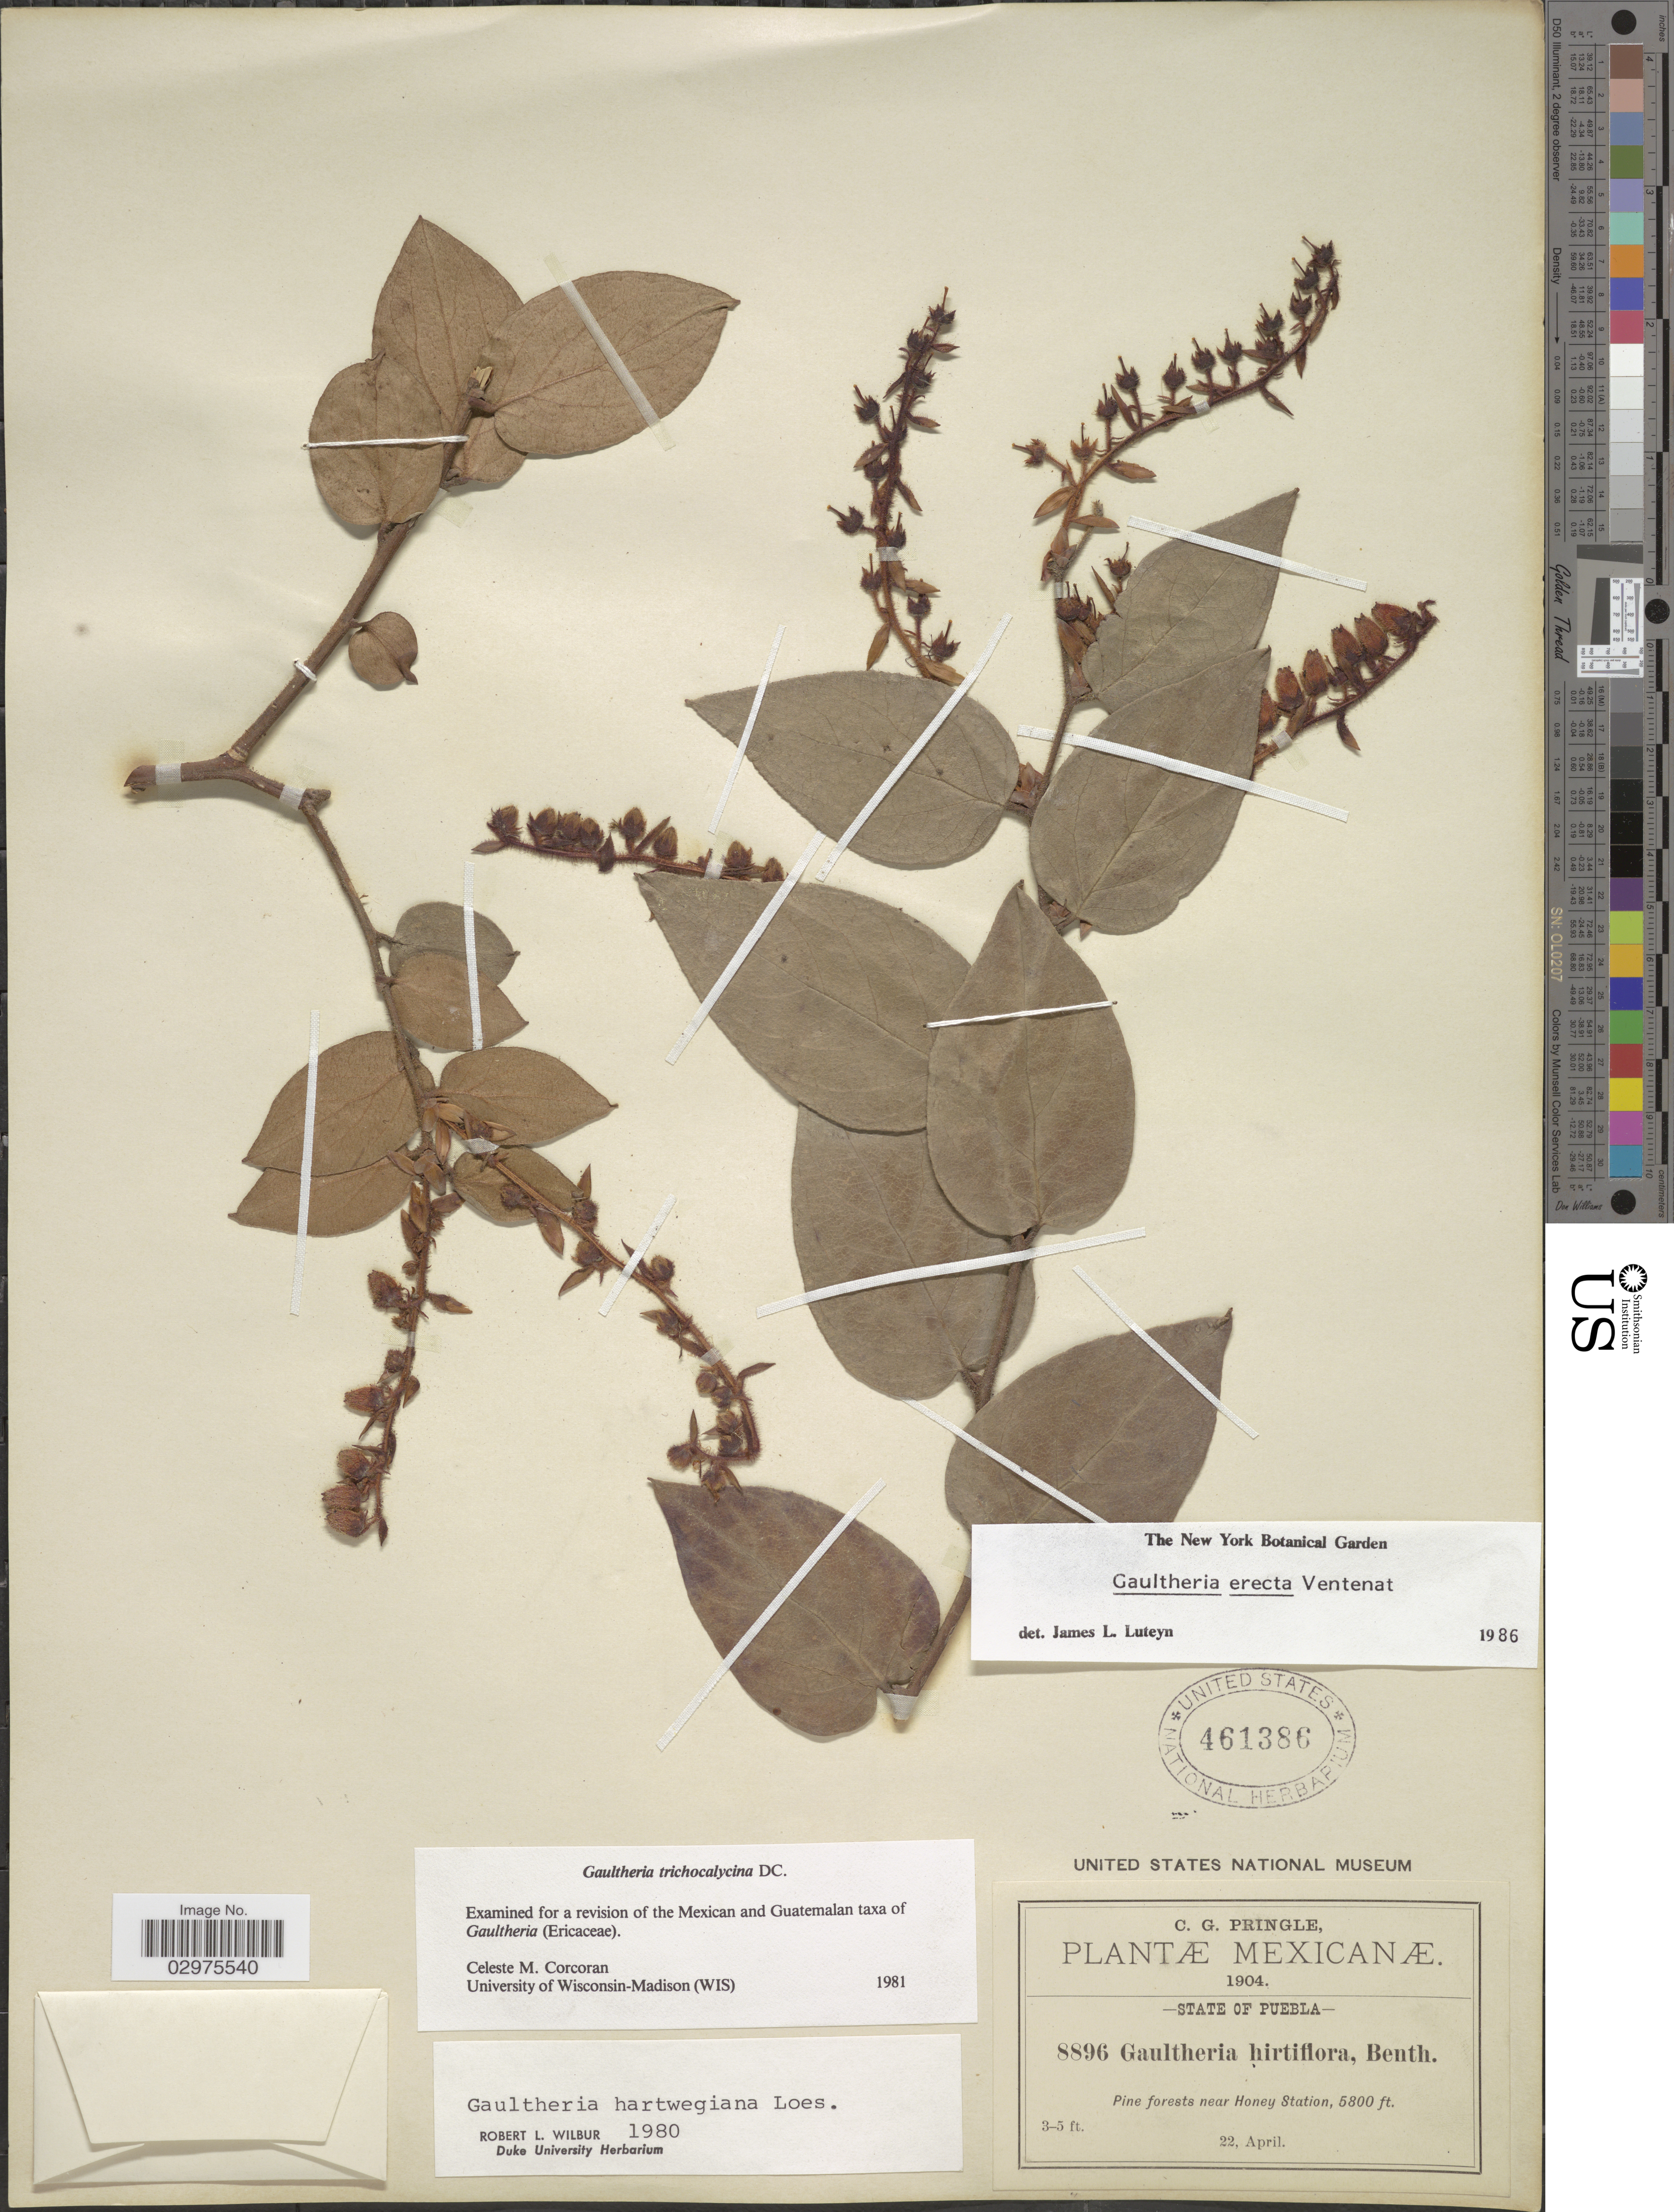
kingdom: Plantae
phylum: Tracheophyta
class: Magnoliopsida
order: Ericales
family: Ericaceae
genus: Gaultheria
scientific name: Gaultheria erecta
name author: Vent.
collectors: C. G. Pringle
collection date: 1904-04-22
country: Mexico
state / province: Puebla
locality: Near Honey Station.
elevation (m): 1768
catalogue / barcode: US 461386